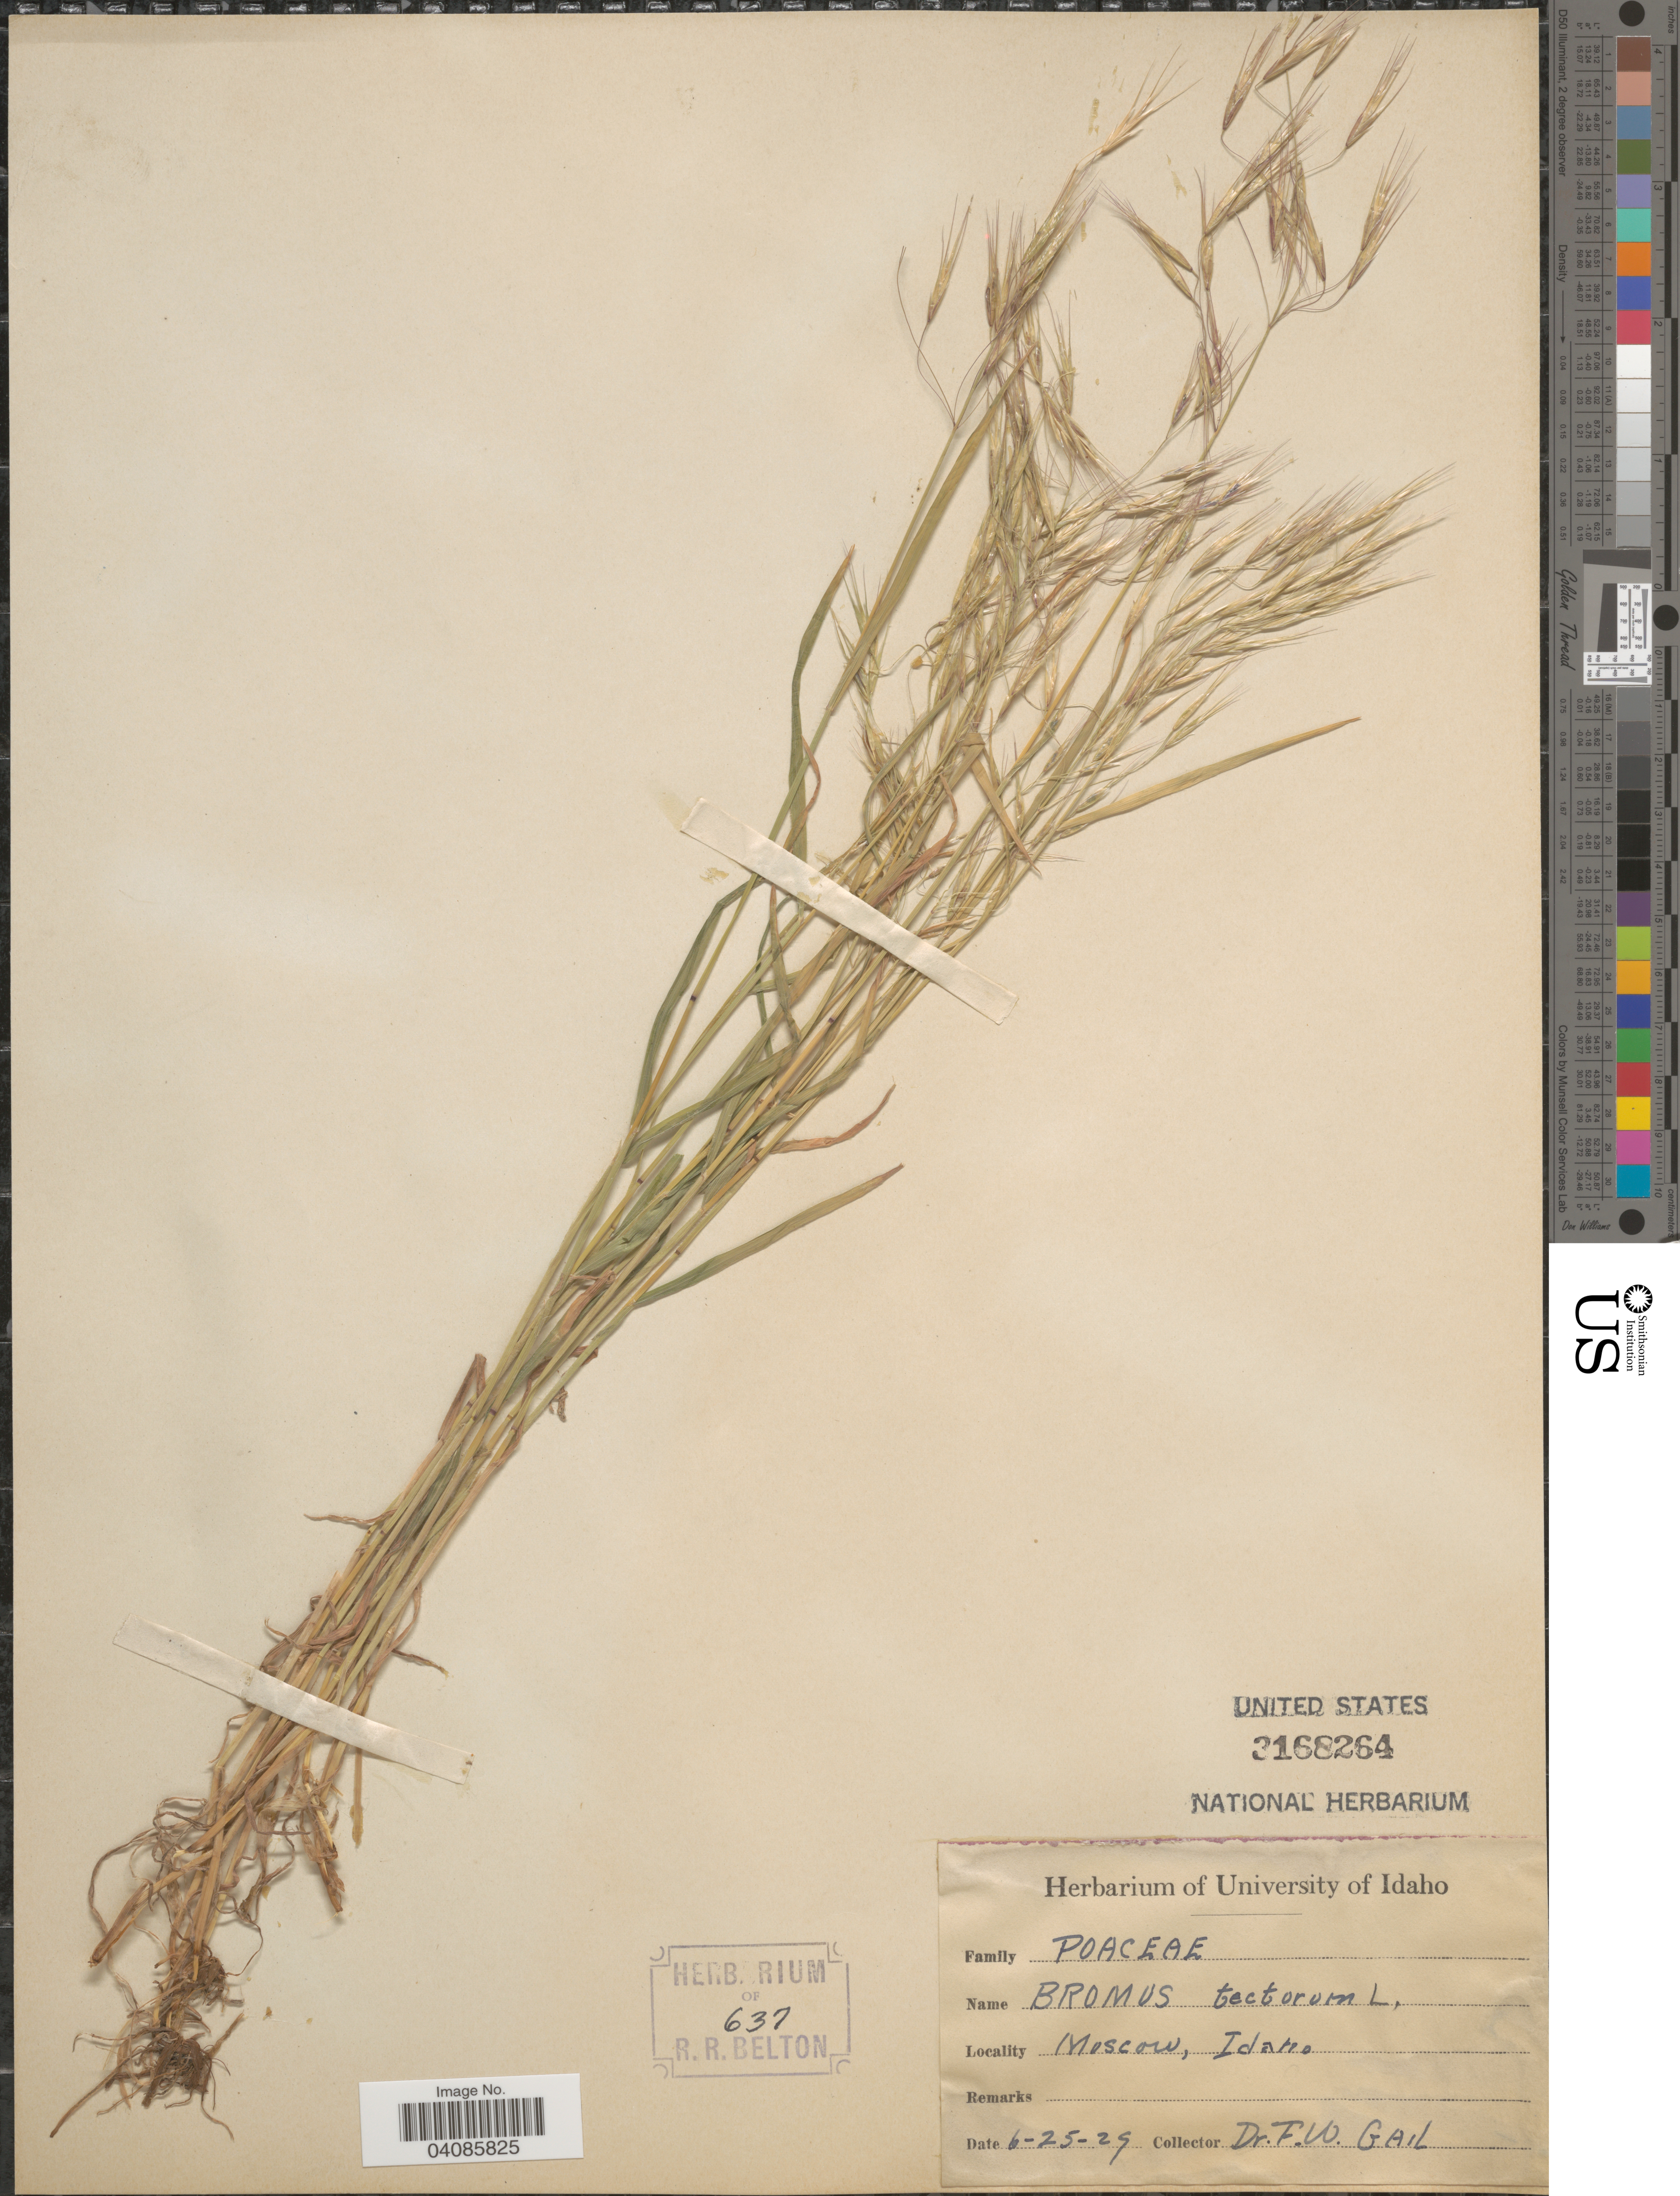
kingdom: Plantae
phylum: Tracheophyta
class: Liliopsida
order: Poales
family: Poaceae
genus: Bromus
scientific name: Bromus tectorum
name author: L.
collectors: F. Gail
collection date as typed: Transcribed d/m/y: 25/6/29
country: United States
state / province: Idaho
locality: Moscow.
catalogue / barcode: US 3168264